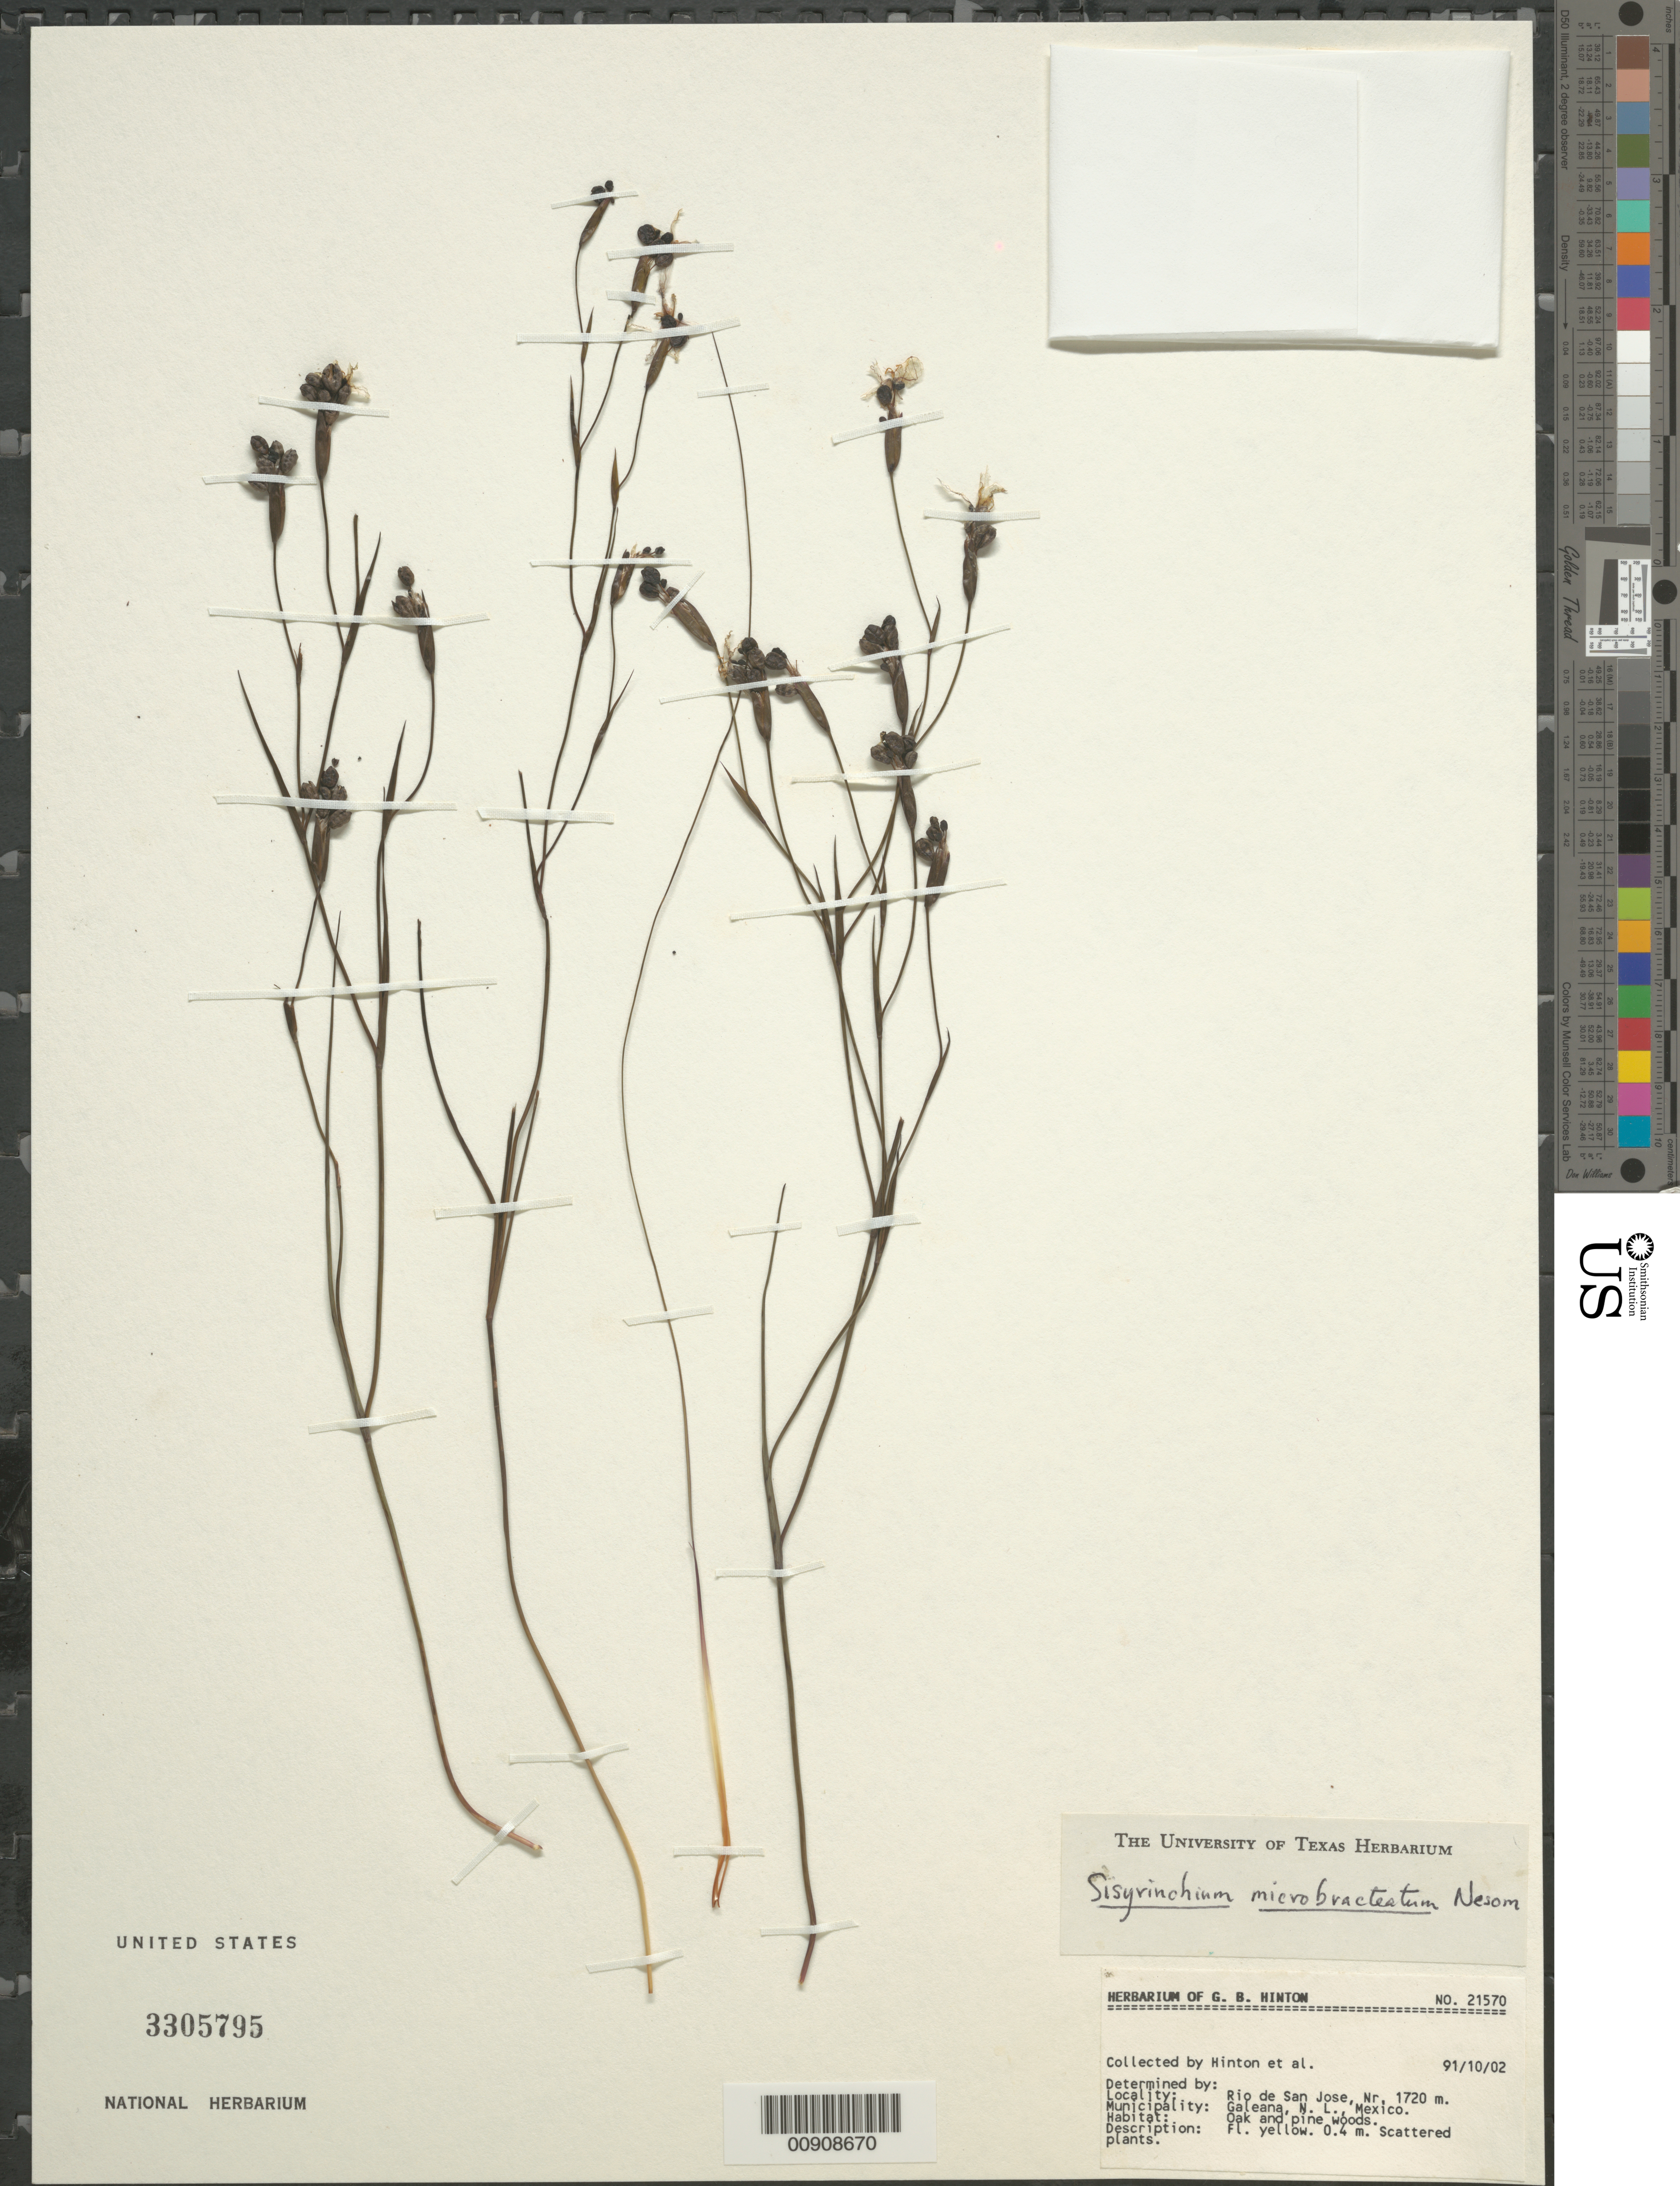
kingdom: Plantae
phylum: Tracheophyta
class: Liliopsida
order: Asparagales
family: Iridaceae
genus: Sisyrinchium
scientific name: Sisyrinchium microbracteatum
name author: G.L. Nesom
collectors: G. B. Hinton & et al.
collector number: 21570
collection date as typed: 02 Oct 1991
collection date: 1991-10-02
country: Mexico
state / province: Nuevo León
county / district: Galeana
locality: Río de San José, Municipality Galeana, N.L.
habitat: Oak and pine woods.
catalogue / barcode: US 3305795